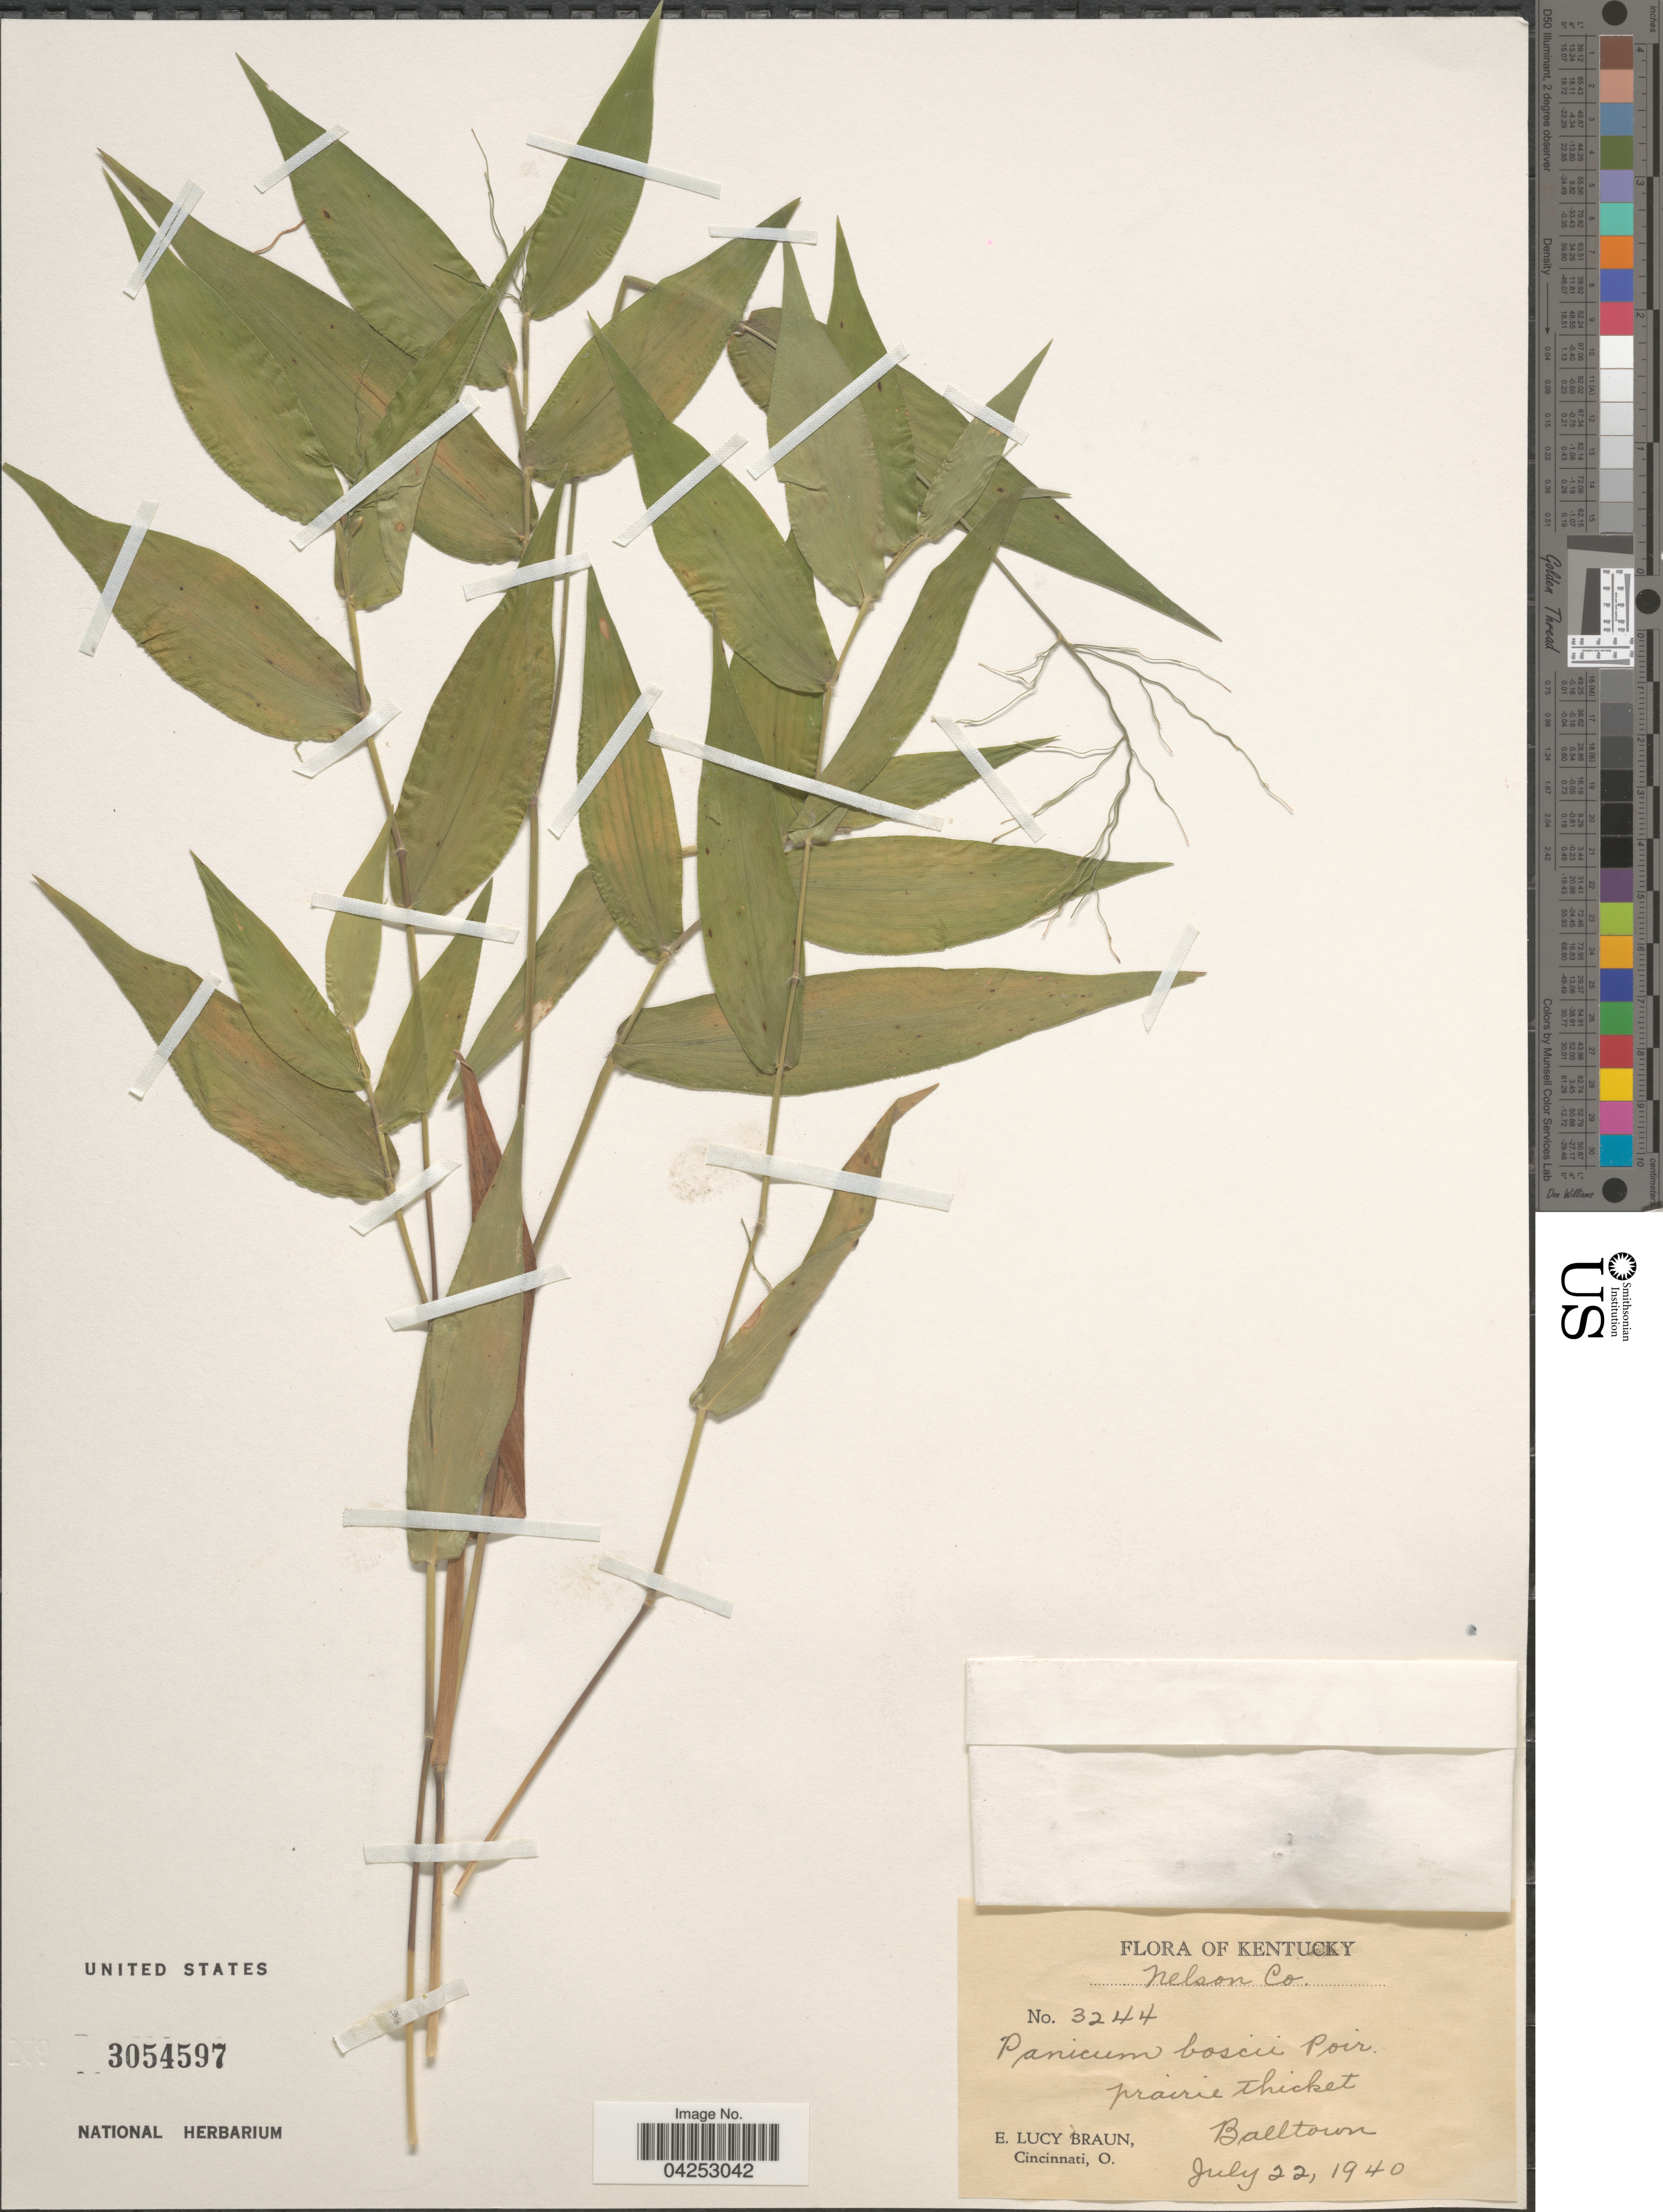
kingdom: Plantae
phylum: Tracheophyta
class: Liliopsida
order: Poales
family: Poaceae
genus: Dichanthelium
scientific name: Dichanthelium boscii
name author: (Poir.) Gould & C.A. Clark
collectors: E. L. Braun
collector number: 3244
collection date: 1940-07-22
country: United States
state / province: Kentucky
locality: Nelson Co. Prairie thicket Balltown.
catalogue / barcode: US 3054597